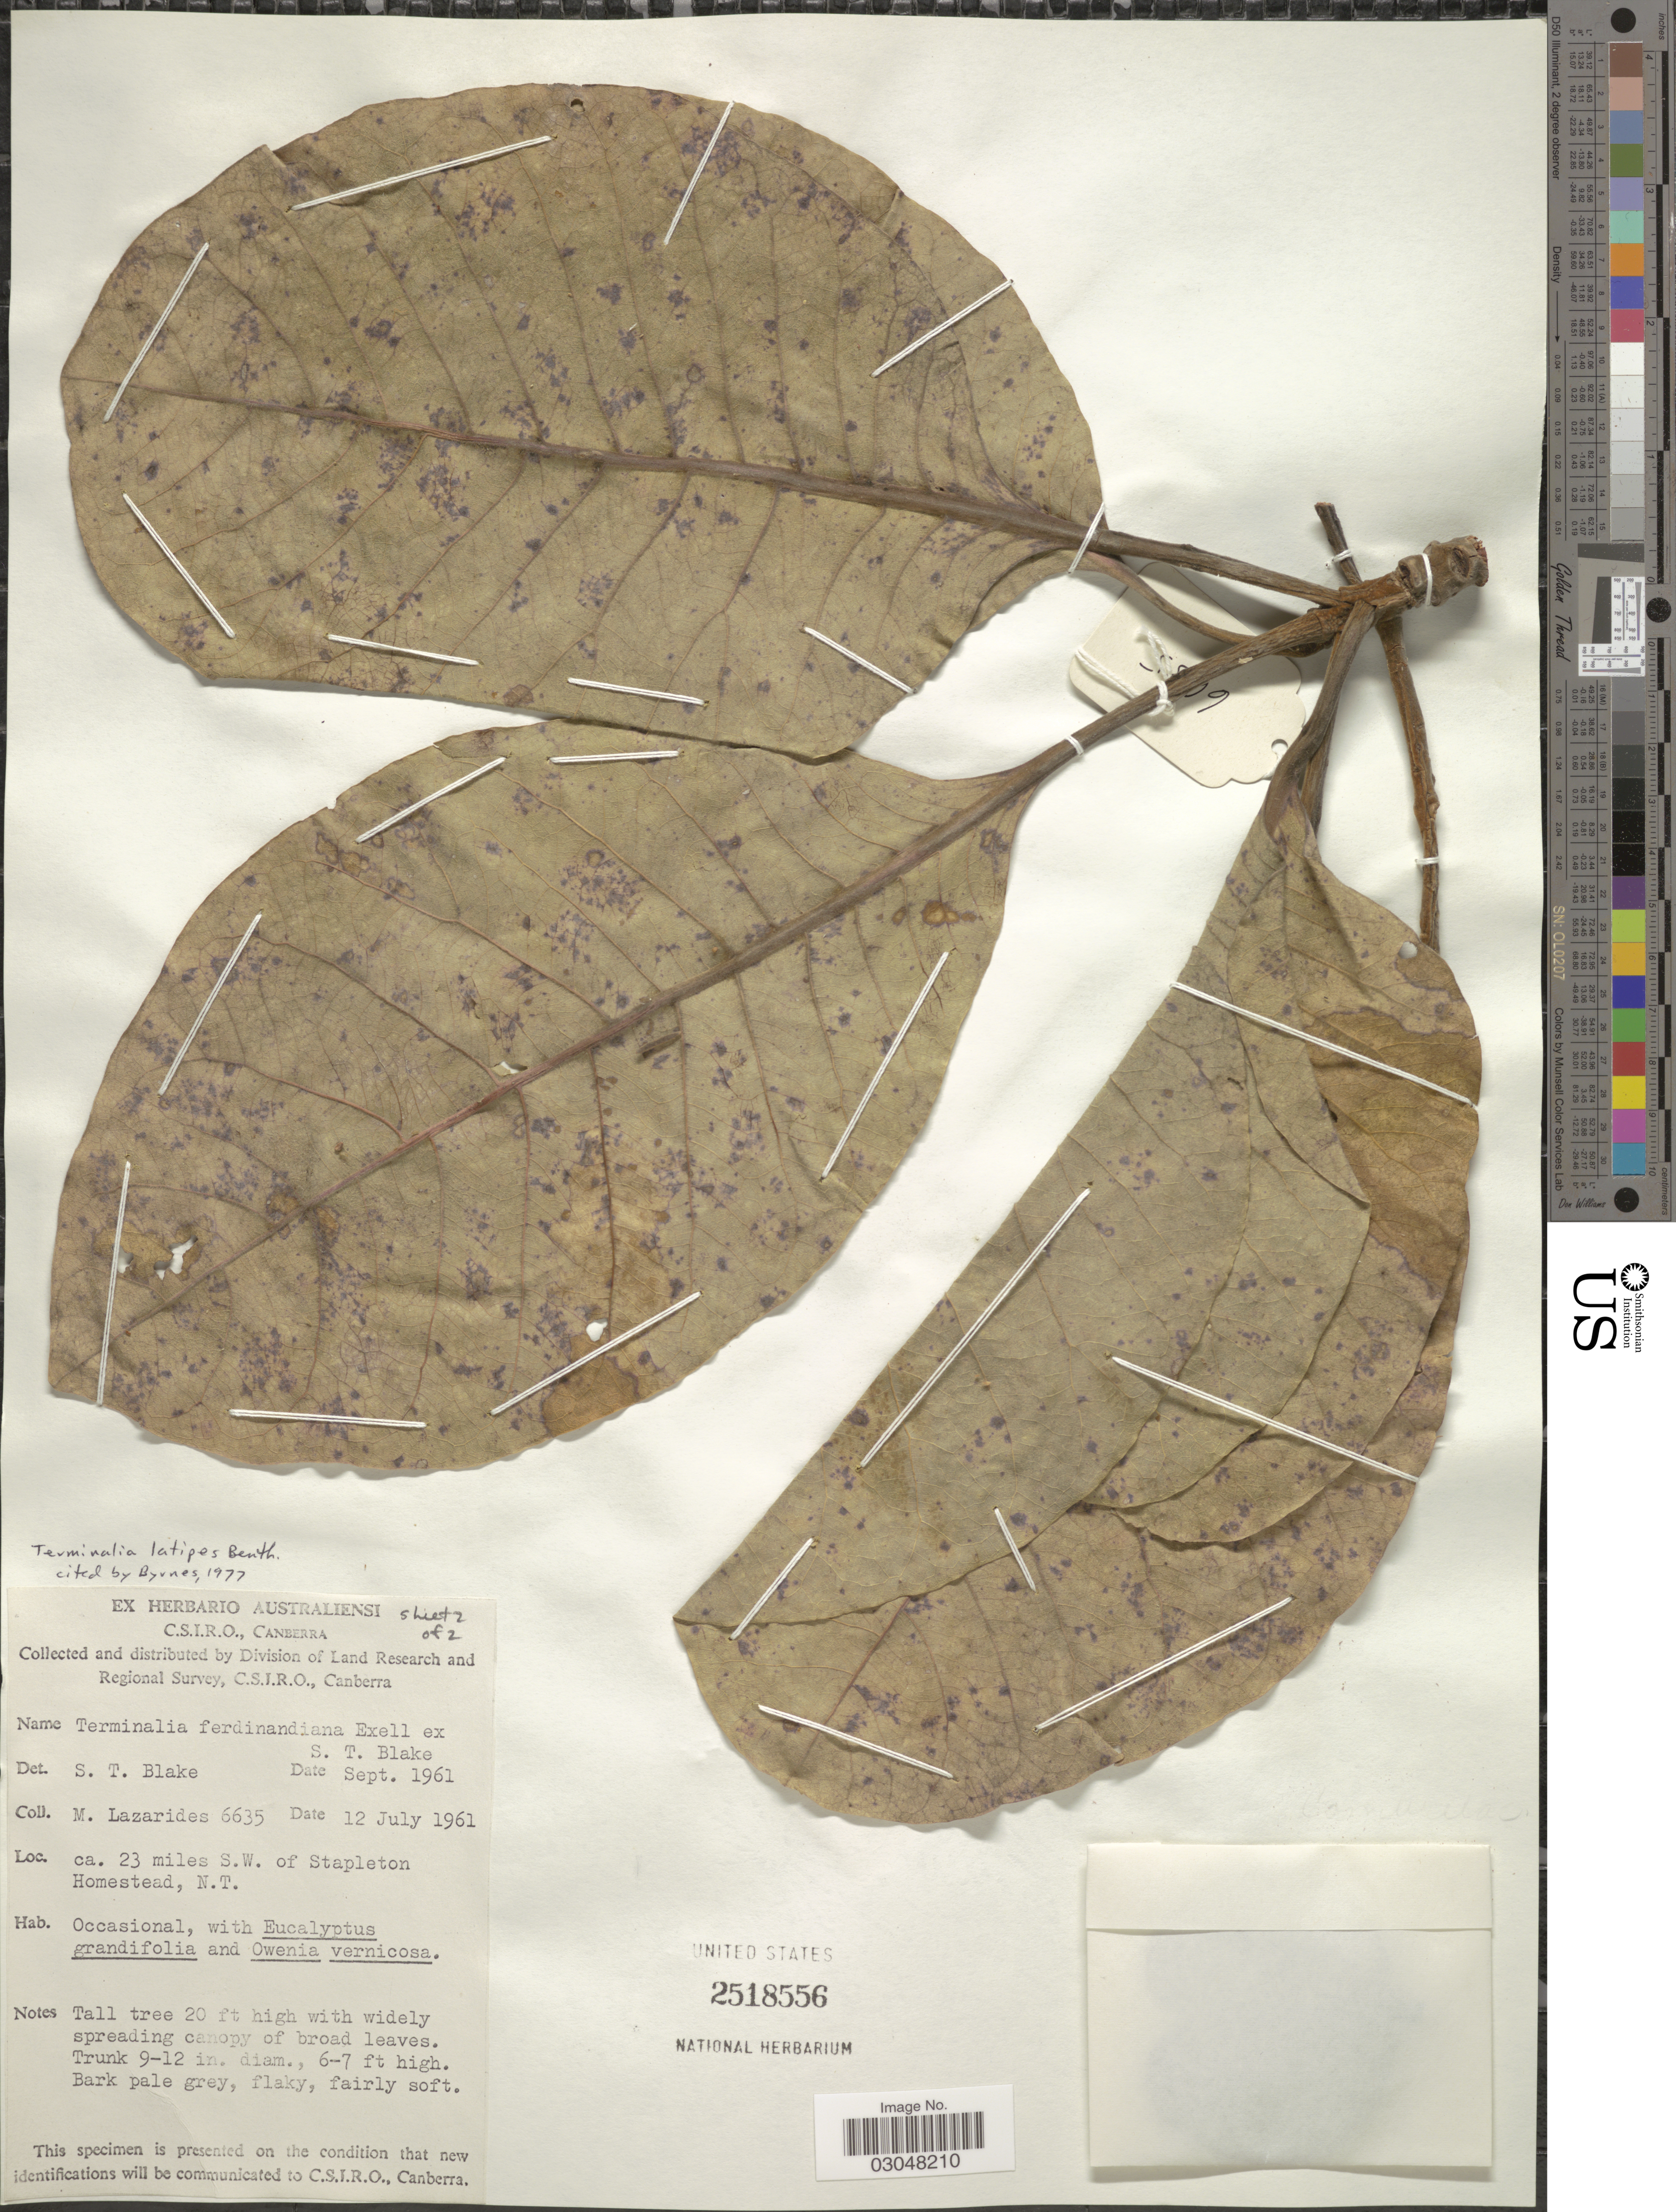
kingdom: Plantae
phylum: Tracheophyta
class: Magnoliopsida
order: Myrtales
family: Combretaceae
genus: Terminalia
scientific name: Terminalia latipes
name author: Benth.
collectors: M. Lazarides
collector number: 6635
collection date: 1961-07-12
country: Australia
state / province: Northern Territory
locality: Ca. 23 miles S.W. of Stapleton Homestead, N.T.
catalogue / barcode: US 2518556